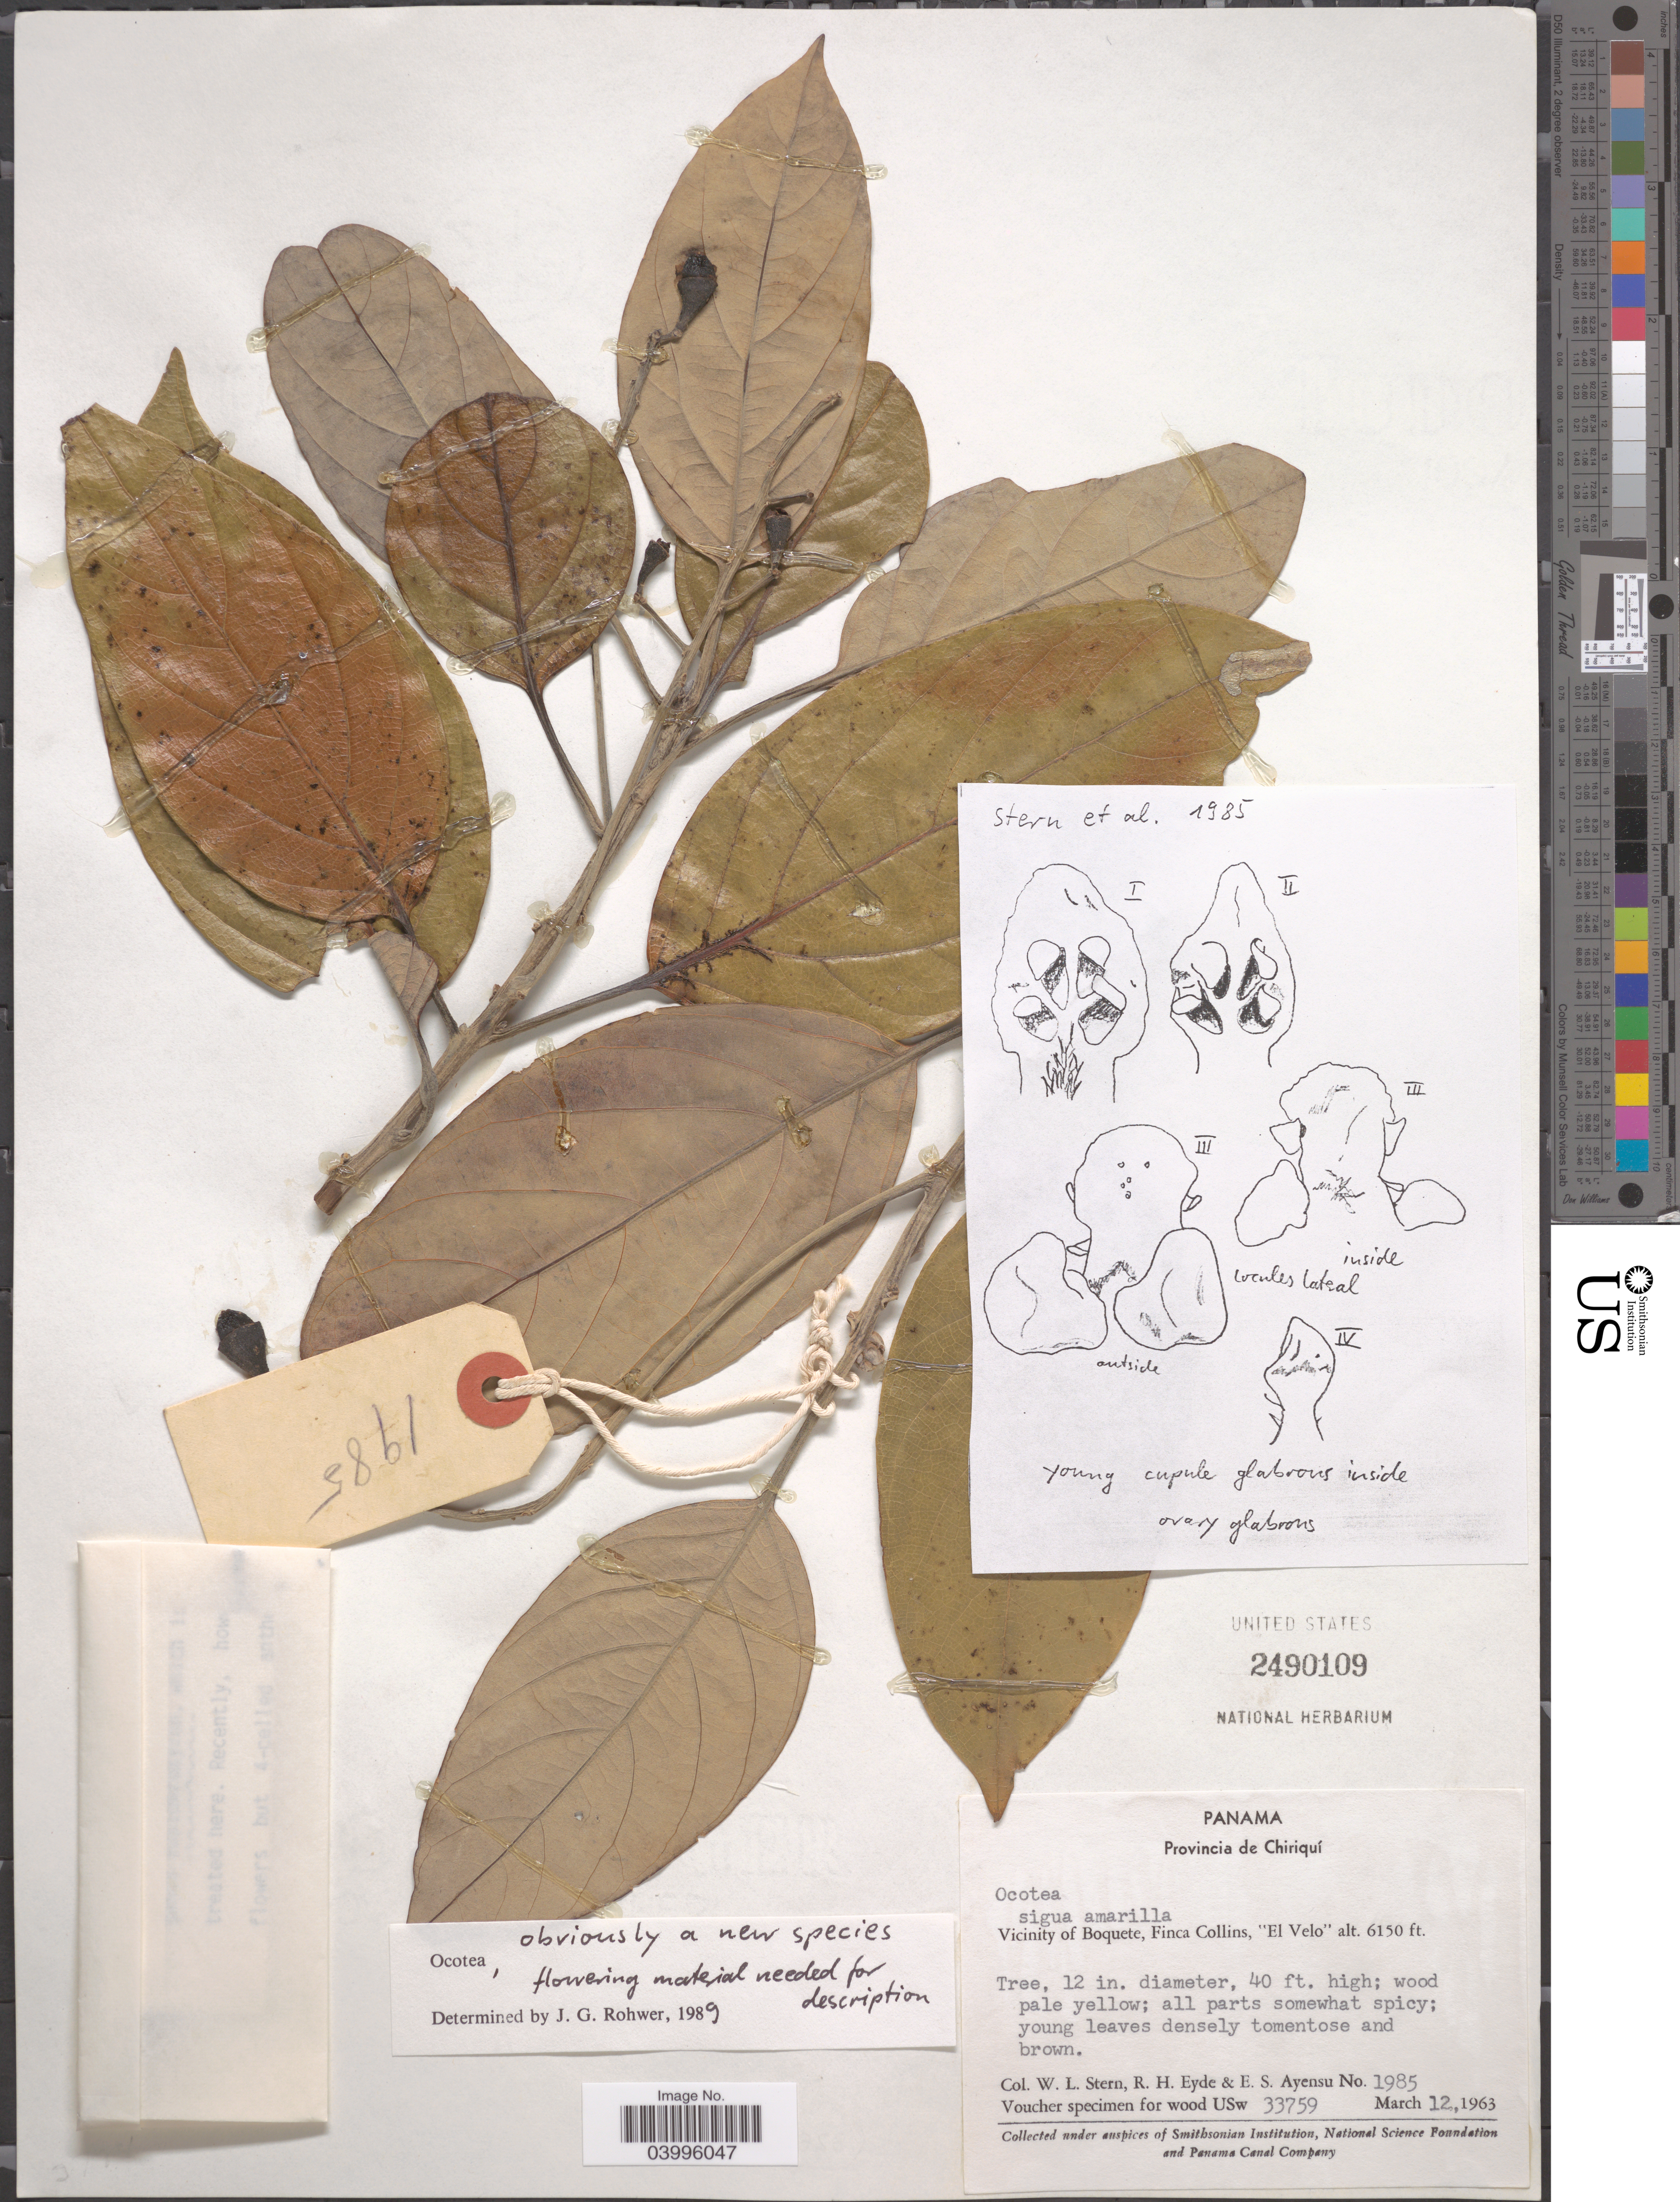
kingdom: Plantae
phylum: Tracheophyta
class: Magnoliopsida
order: Laurales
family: Lauraceae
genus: Ocotea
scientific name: Ocotea sp.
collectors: W. L. Stern, R. H. Eyde & E. S. Ayensu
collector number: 1985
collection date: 1963-03-12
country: Panama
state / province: Chiriqui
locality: Sigua amarilla. Vicinity of Boquete, Finca Collins, "El Velo".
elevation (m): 1875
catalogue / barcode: US 2490109